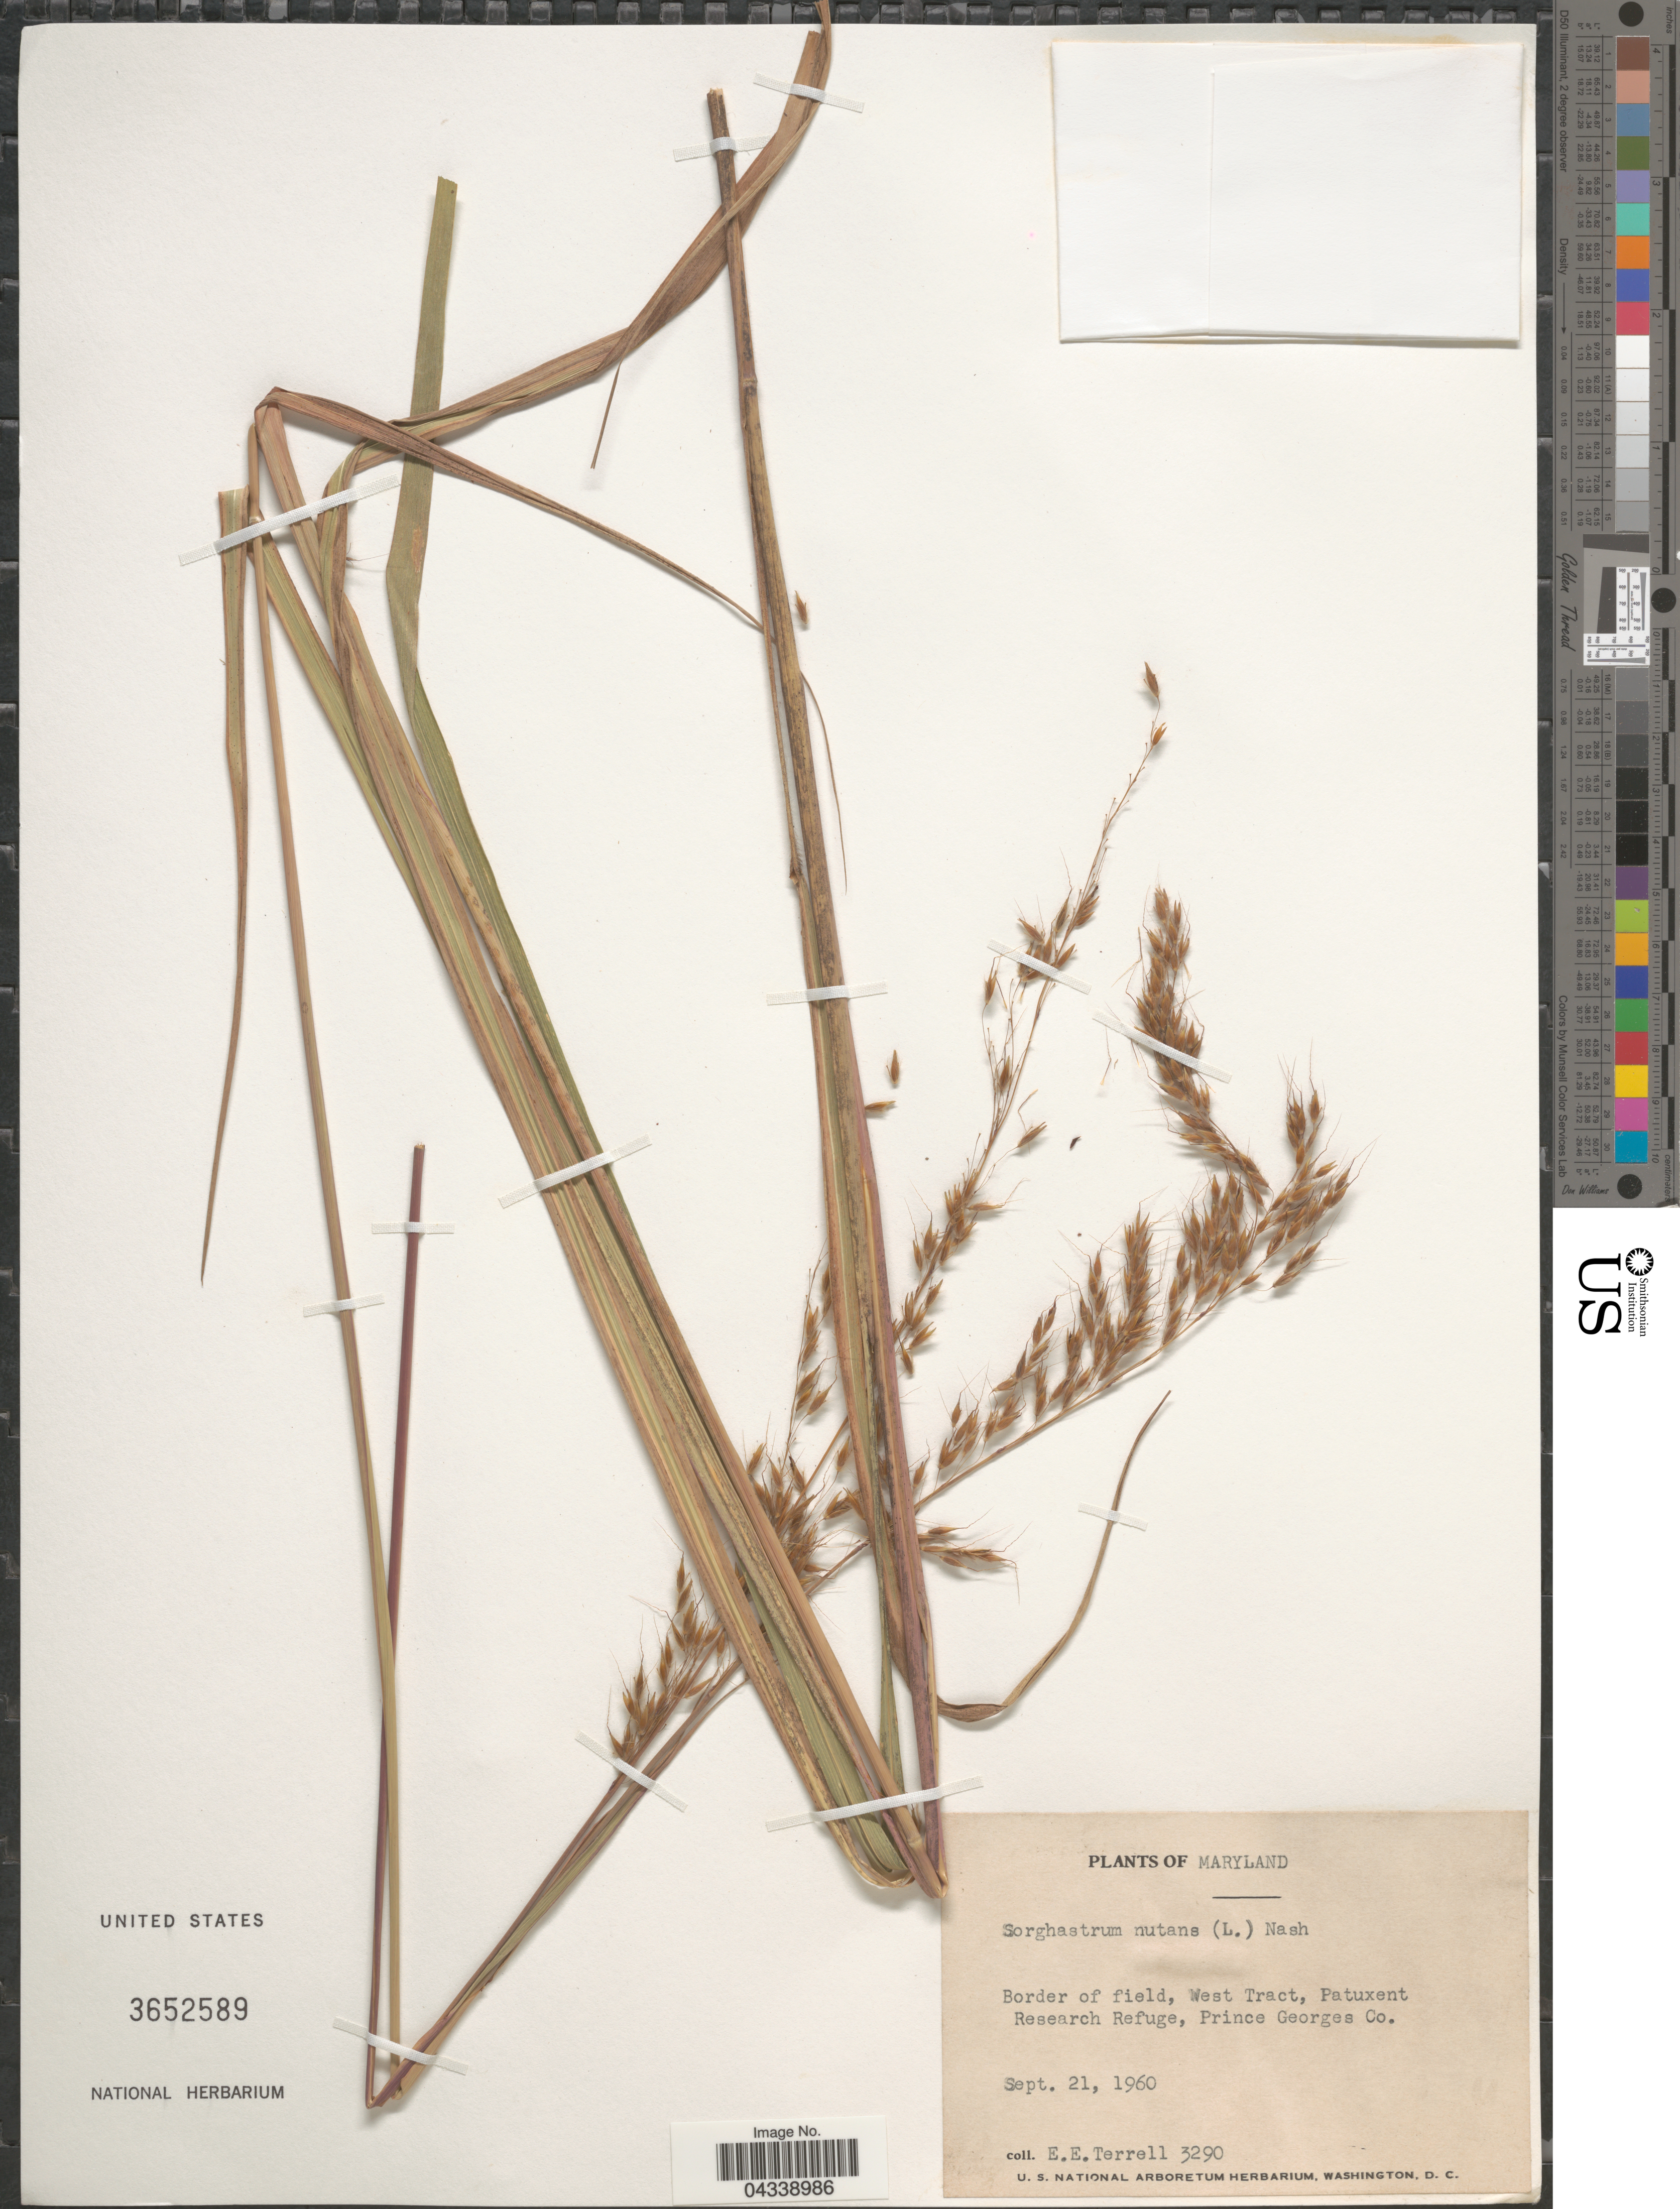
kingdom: Plantae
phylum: Tracheophyta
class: Liliopsida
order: Poales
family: Poaceae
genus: Sorghastrum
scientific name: Sorghastrum nutans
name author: (L.) Nash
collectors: E. E. Terrell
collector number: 3290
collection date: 1960-09-21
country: United States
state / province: Maryland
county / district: Prince George's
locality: Border of field, West Tract, Patuxent Research Refuge, Prince Georges Co.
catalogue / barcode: US 3652589